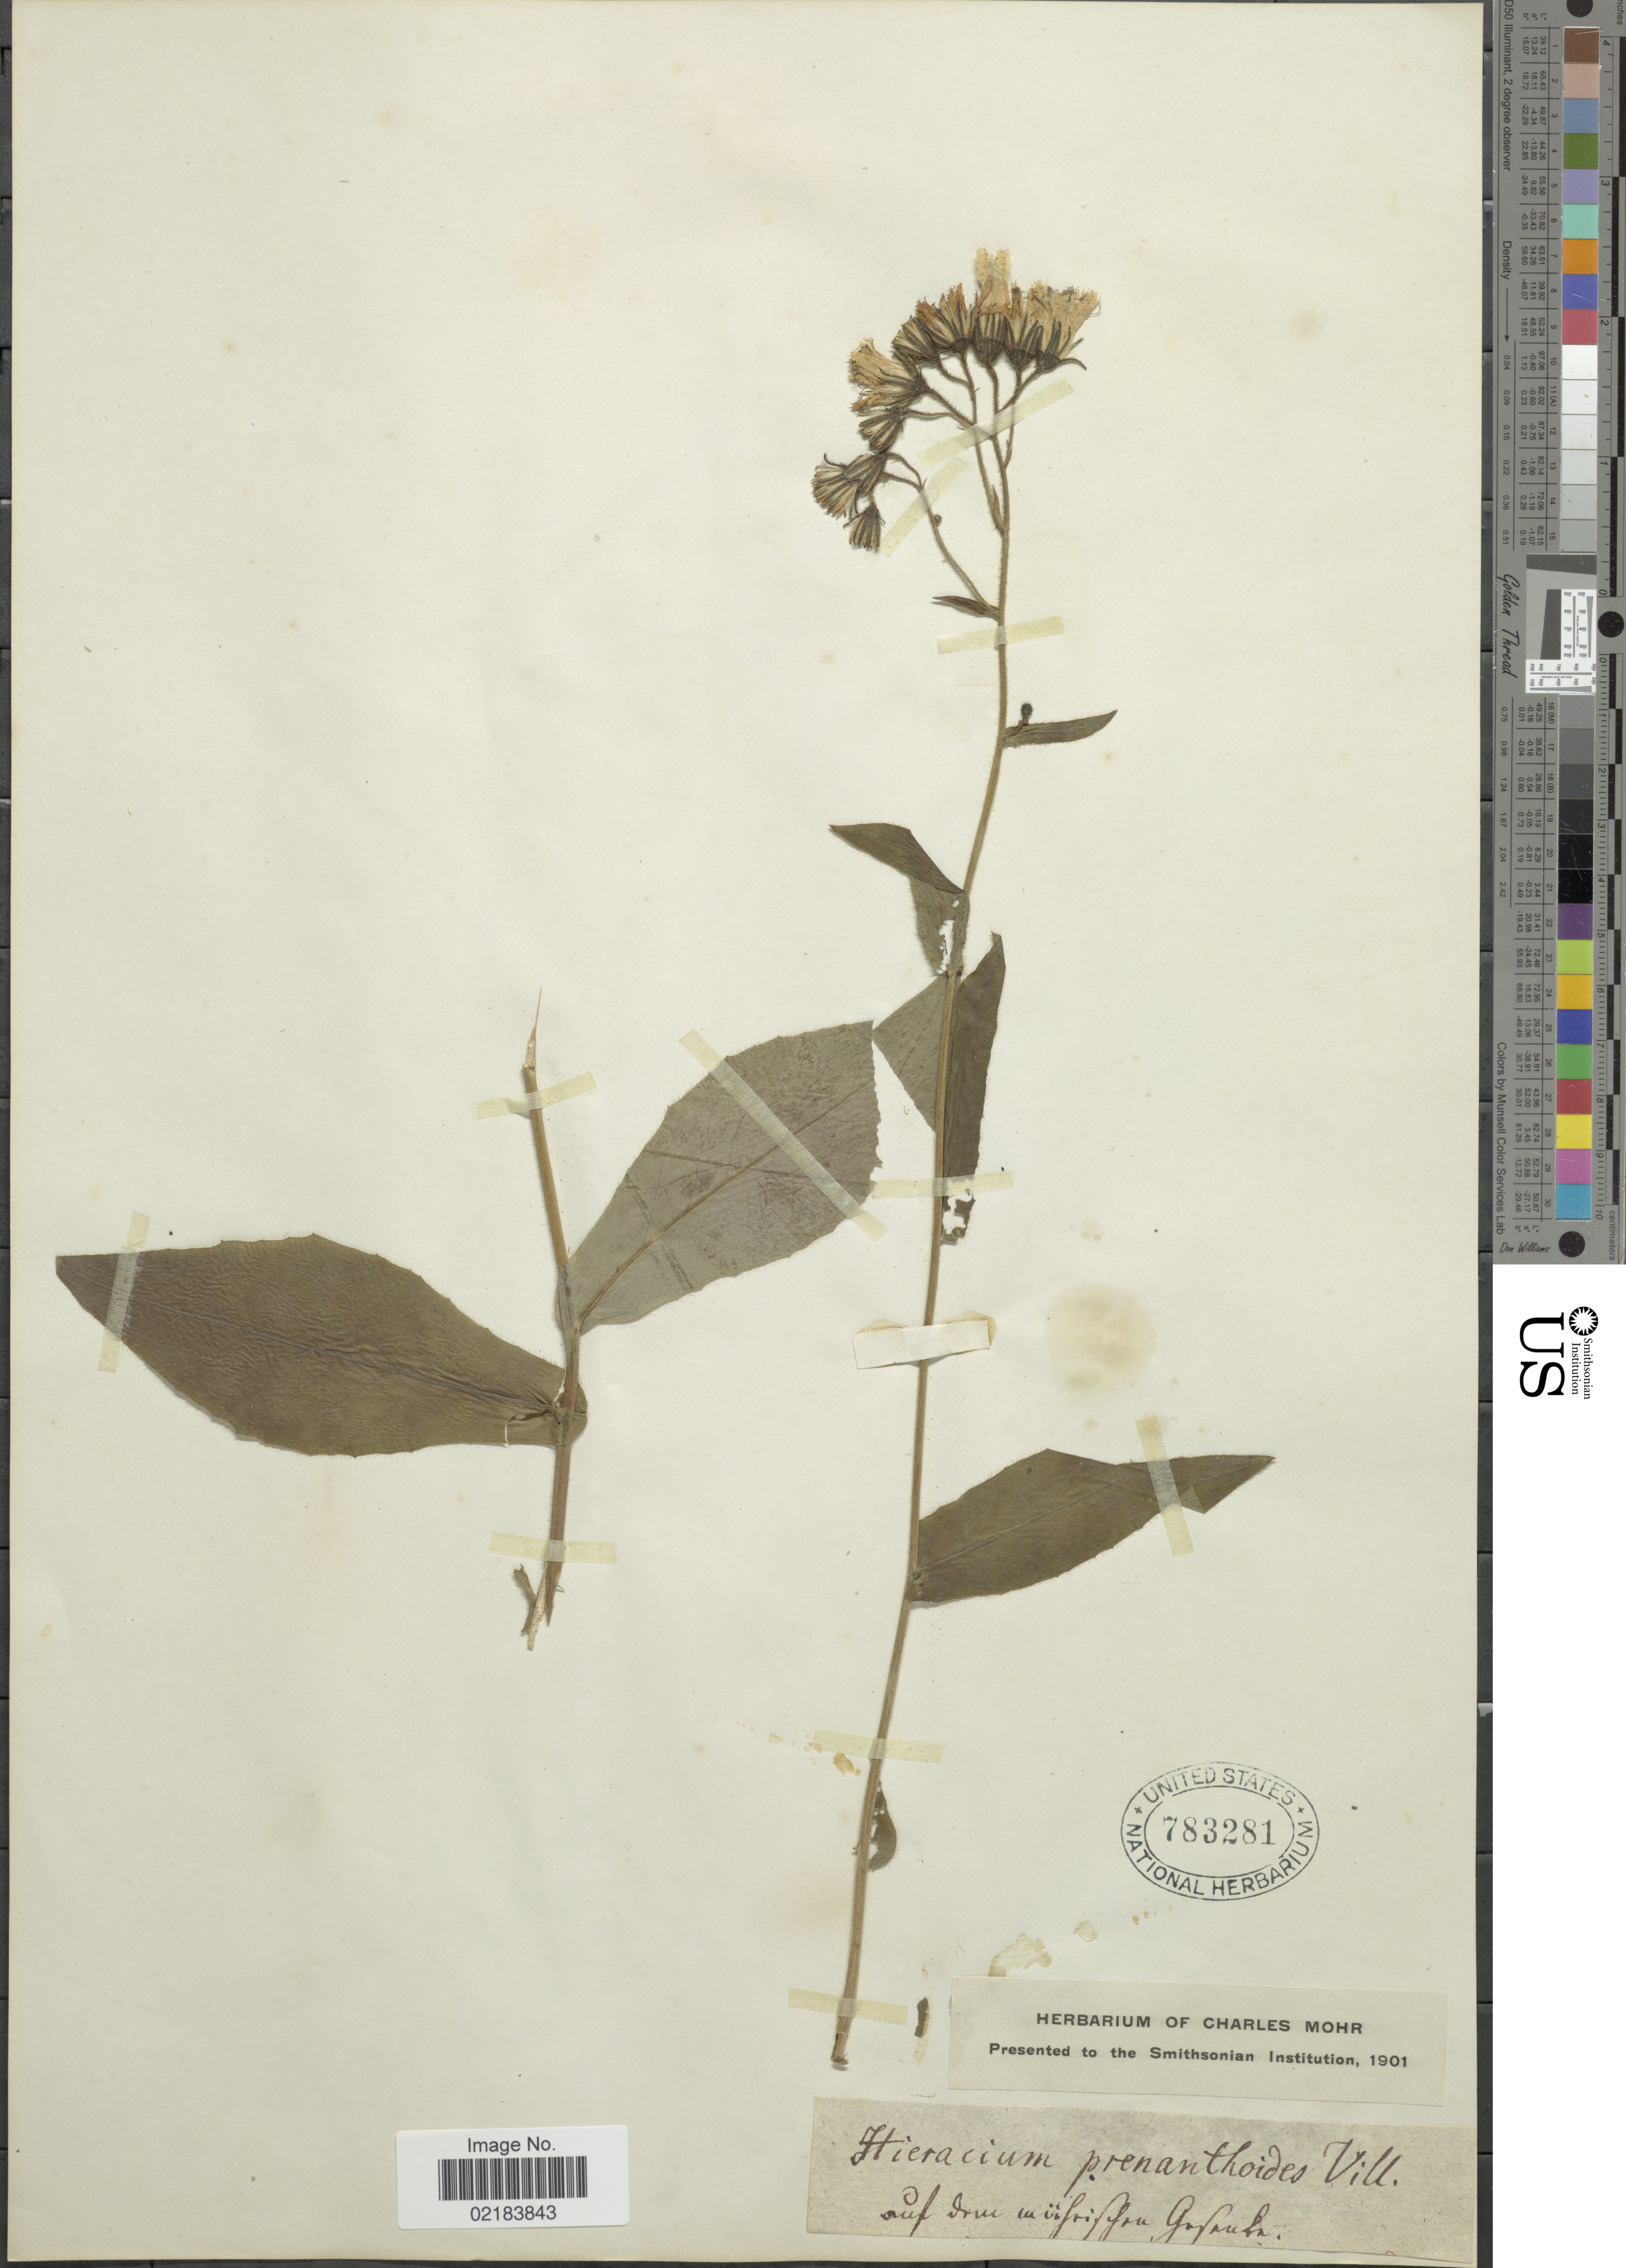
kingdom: Plantae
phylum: Tracheophyta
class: Magnoliopsida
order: Asterales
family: Asteraceae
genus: Hieracium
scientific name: Hieracium prenanthoides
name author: Vill.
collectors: ex herb. Charles Mohr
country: Czechia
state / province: Moravian-Silesian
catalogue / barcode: US 783281